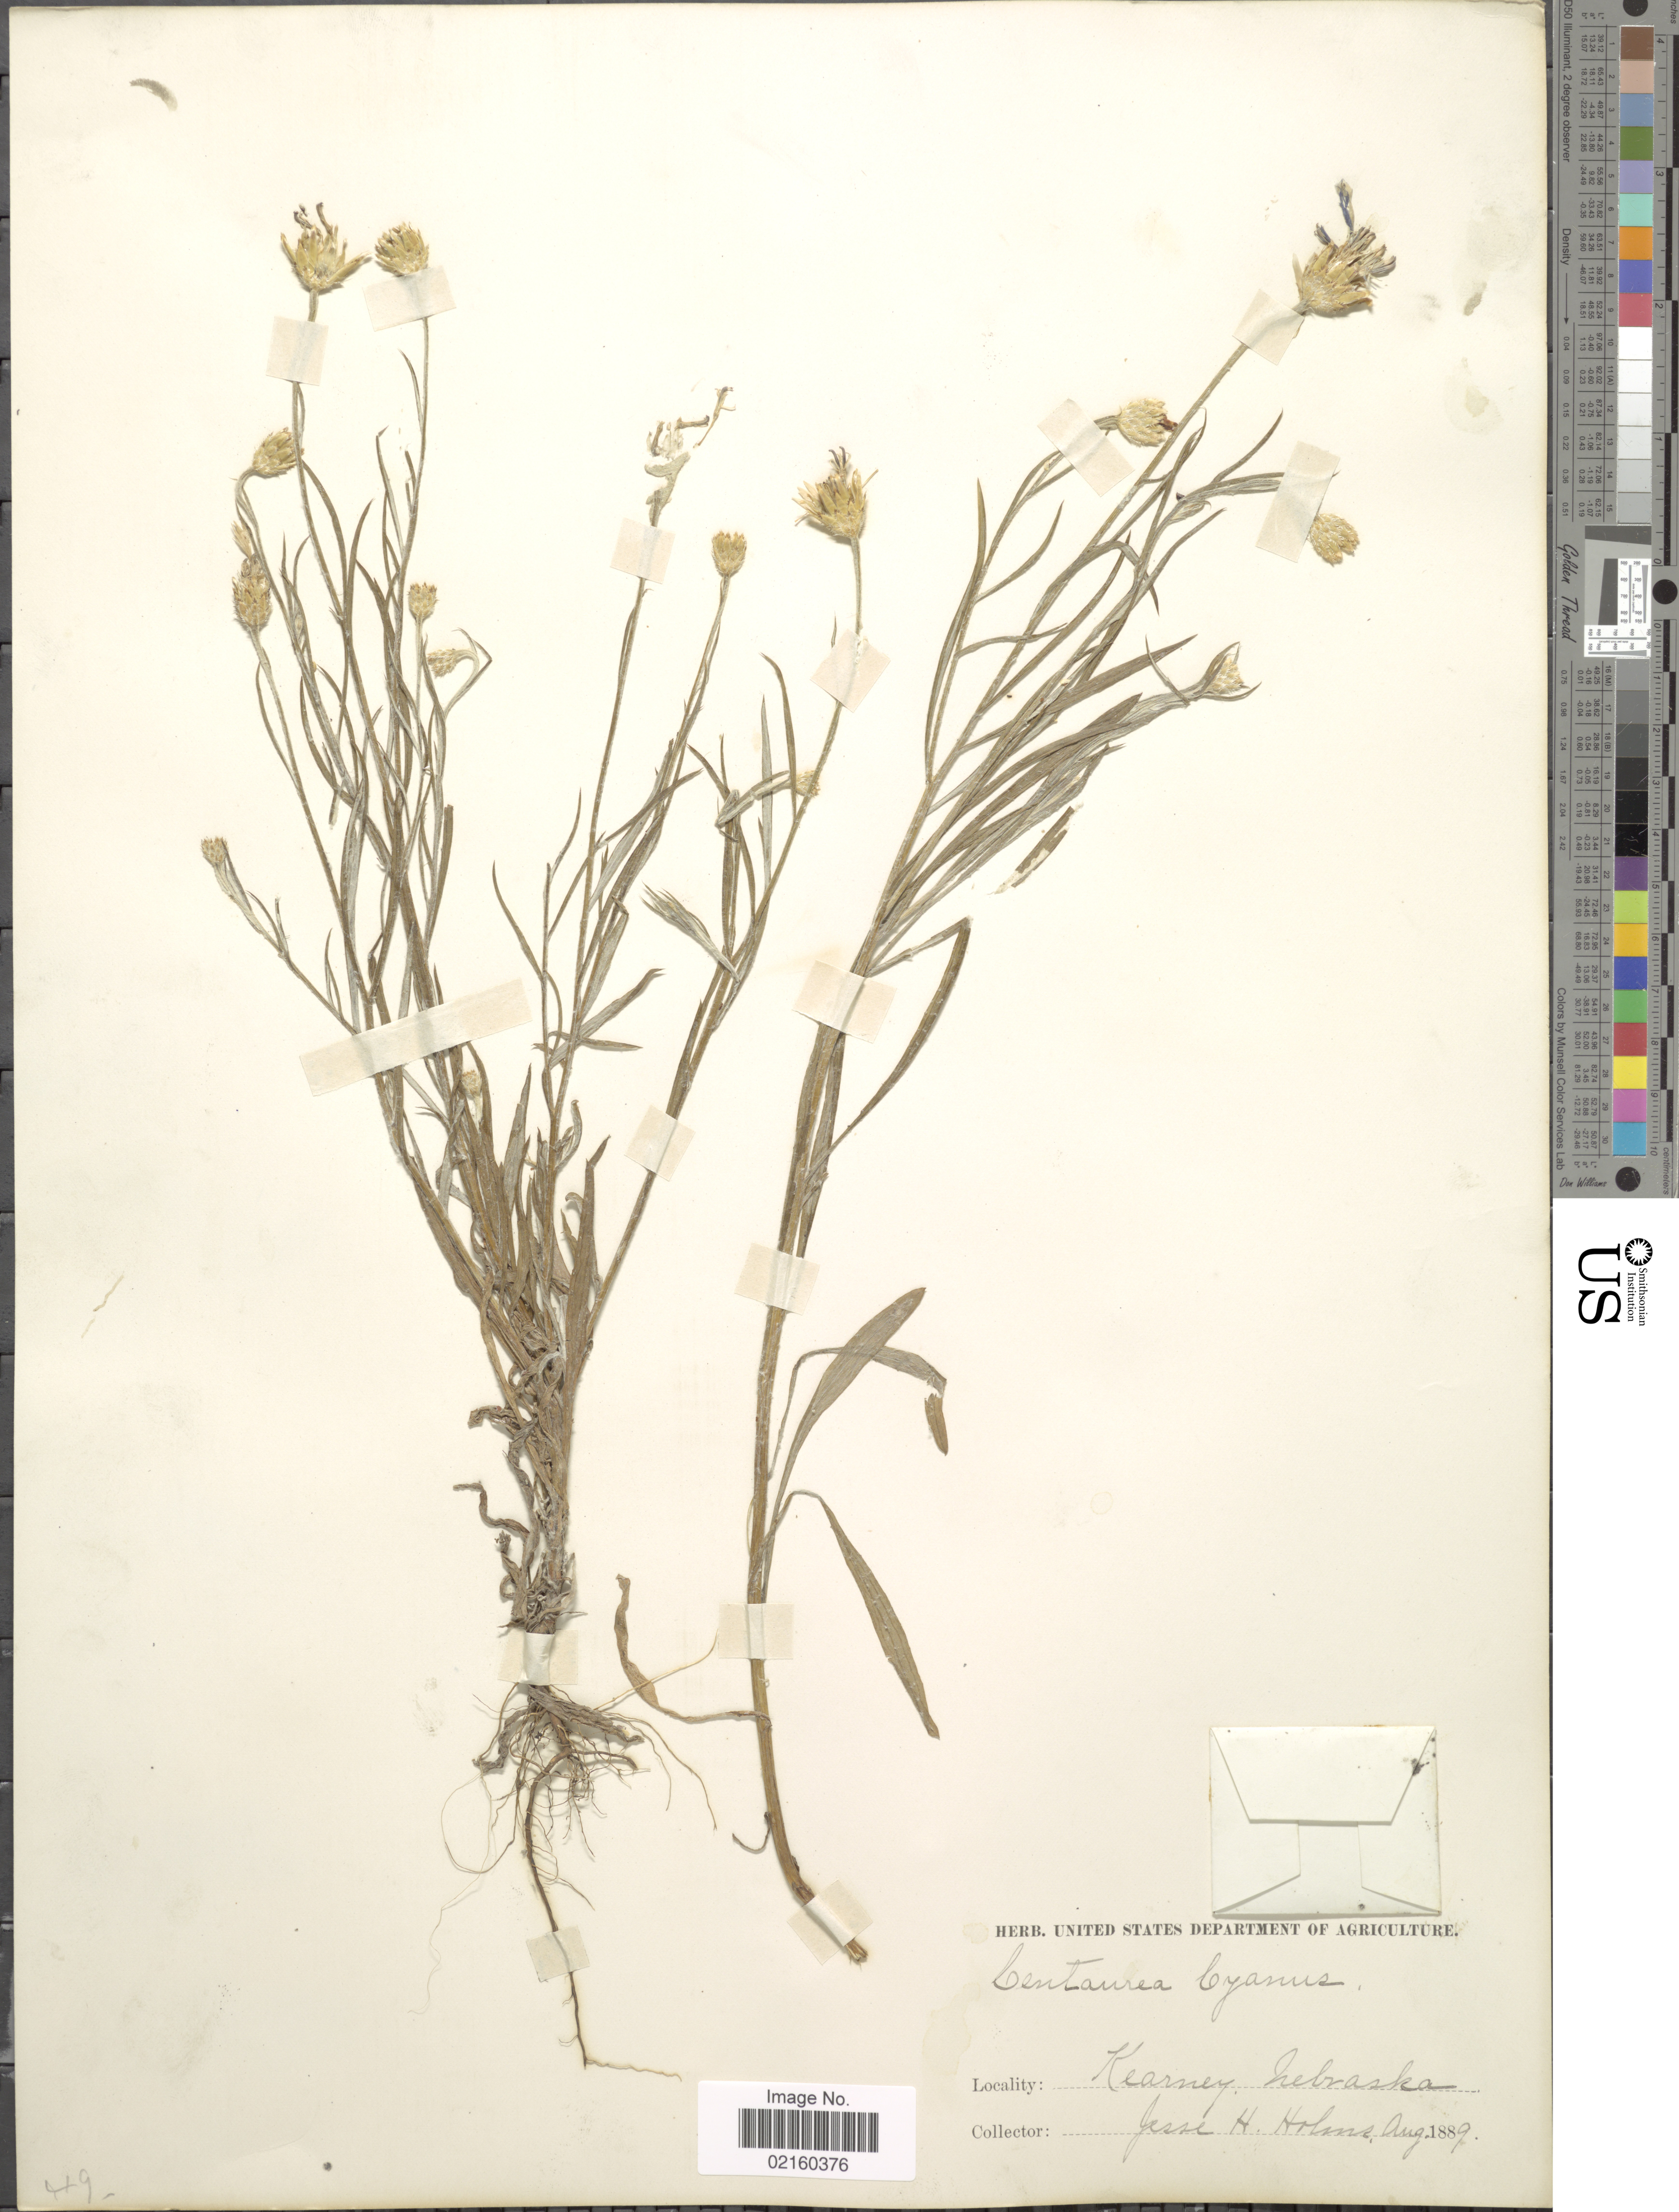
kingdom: Plantae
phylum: Tracheophyta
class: Magnoliopsida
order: Asterales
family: Asteraceae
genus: Centaurea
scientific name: Centaurea cyanus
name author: L.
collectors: J. H. Holms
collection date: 1889-08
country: United States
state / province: Nebraska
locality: Kearney